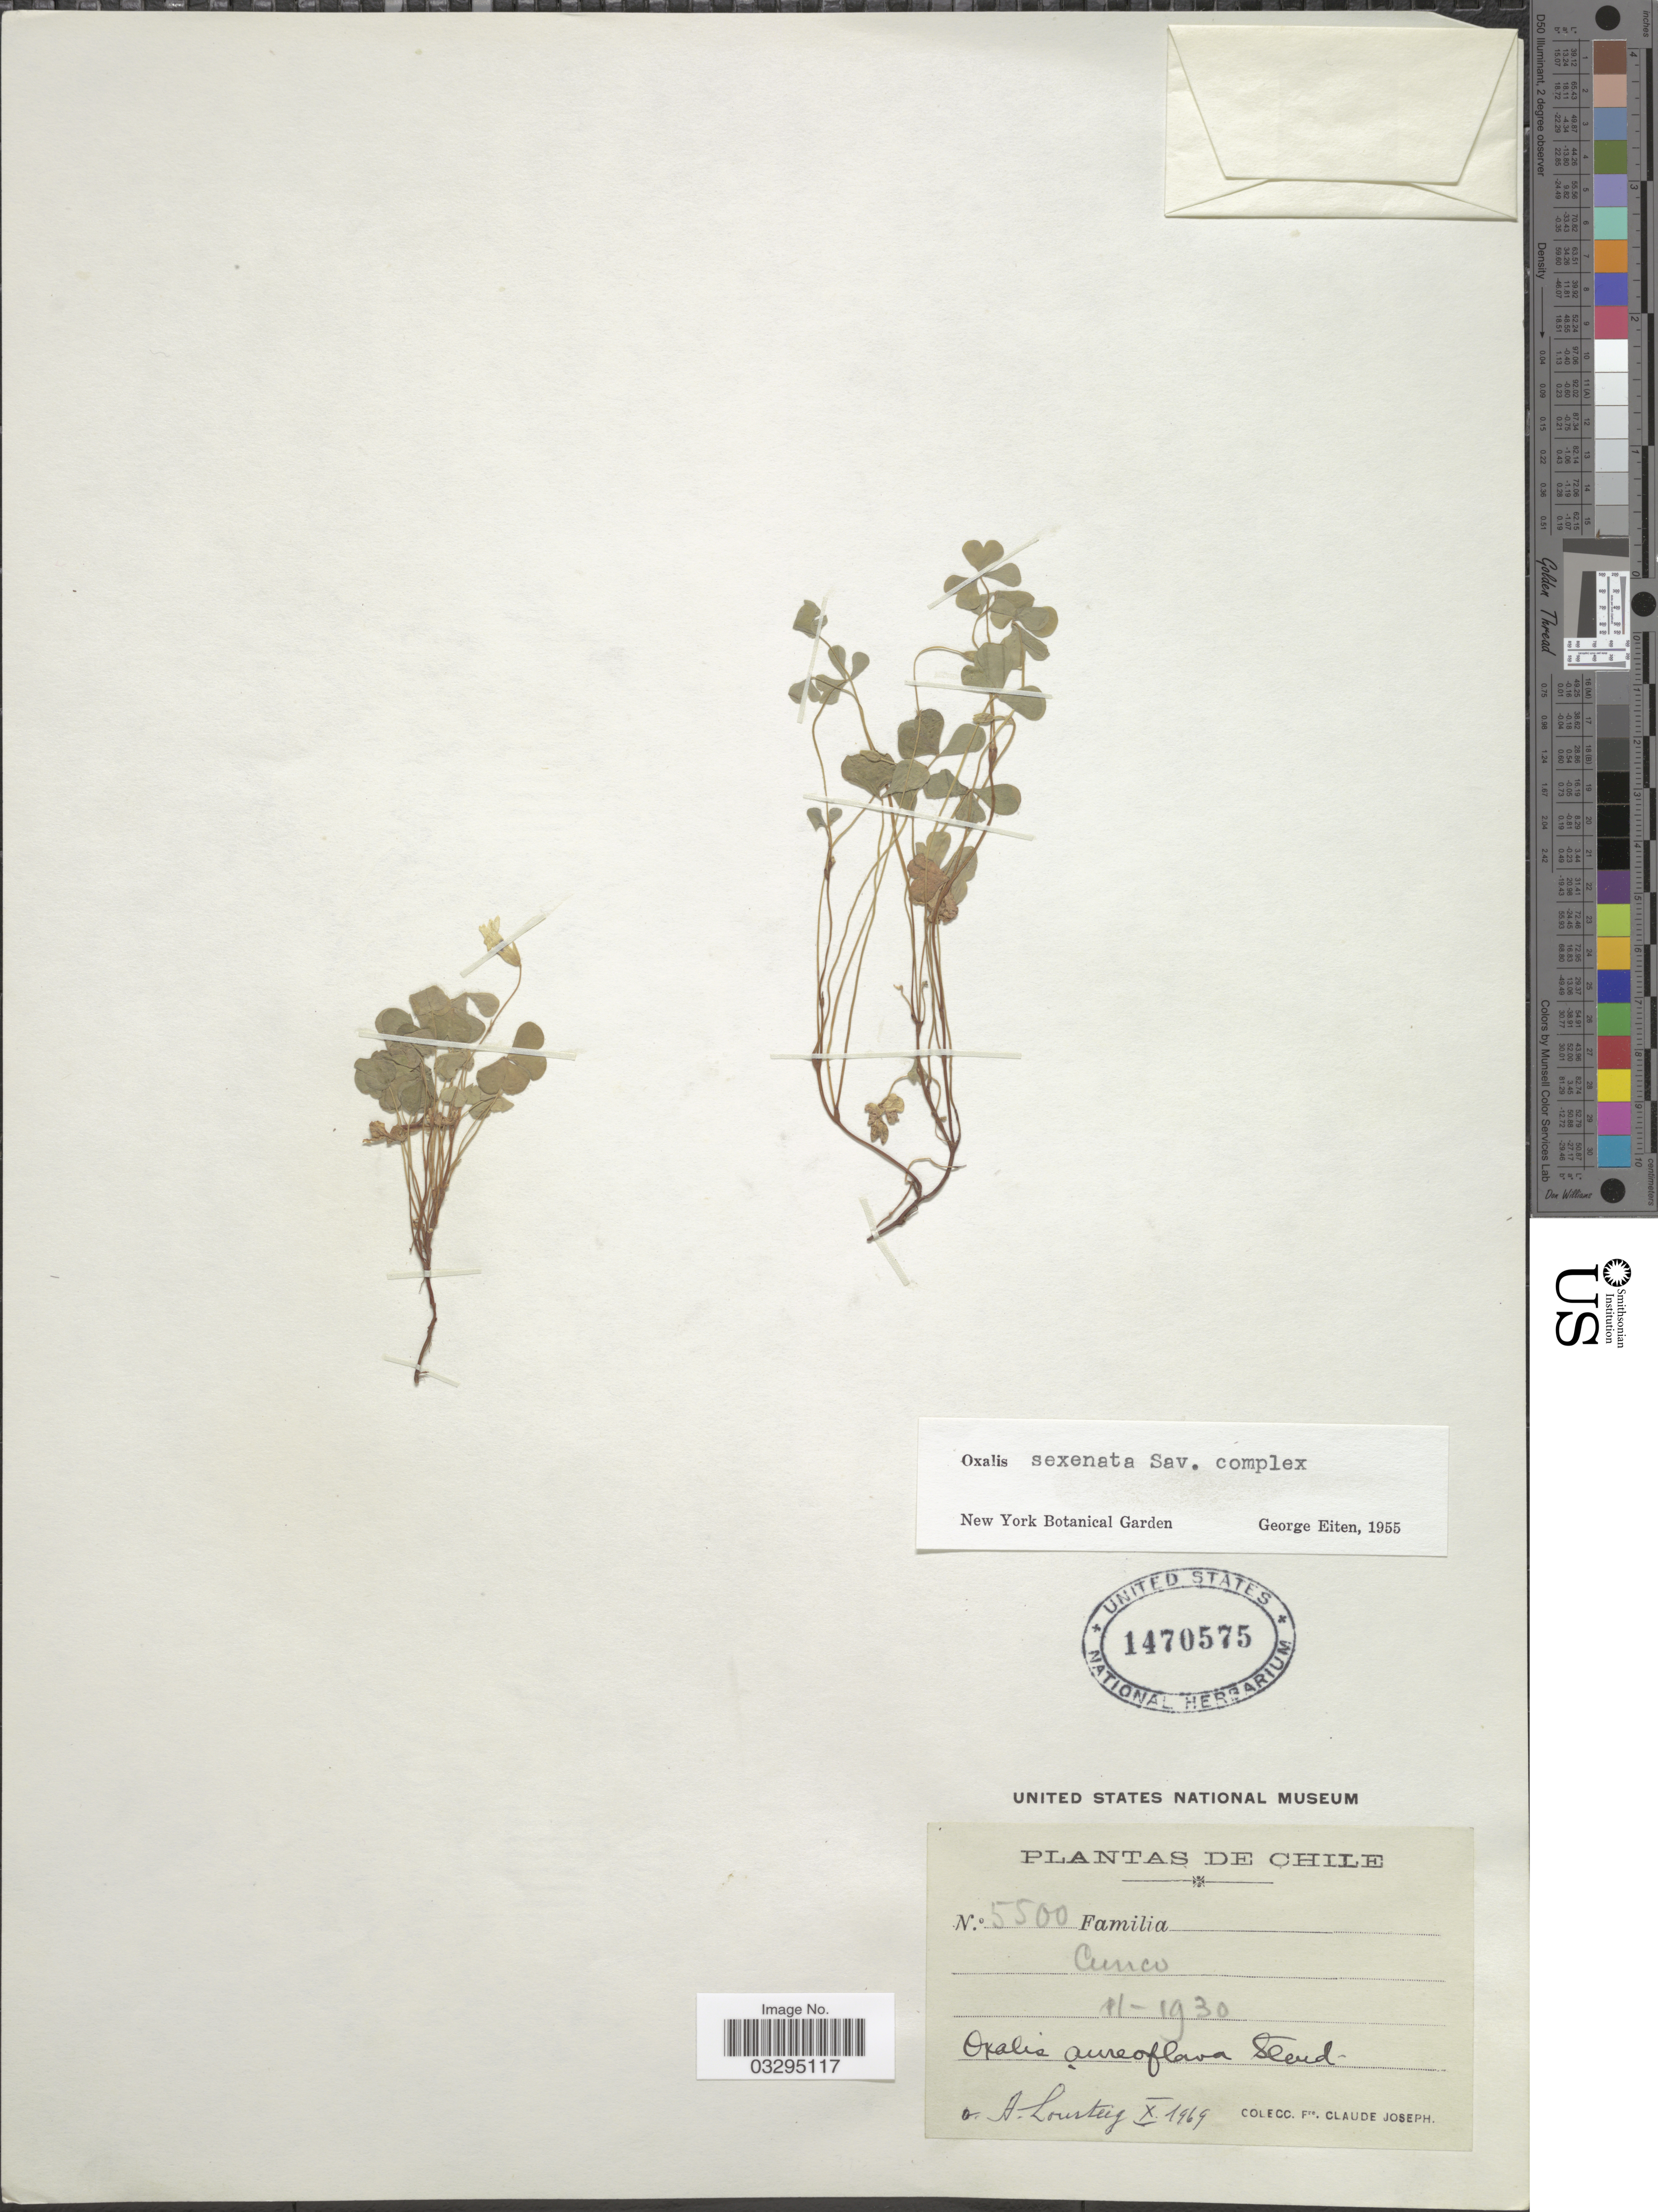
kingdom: Plantae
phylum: Tracheophyta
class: Magnoliopsida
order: Oxalidales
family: Oxalidaceae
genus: Oxalis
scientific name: Oxalis aureoflava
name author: Steud.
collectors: Bro. Claude-Joseph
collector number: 5500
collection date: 1930-11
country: Chile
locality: Cunco.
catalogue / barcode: US 1470575